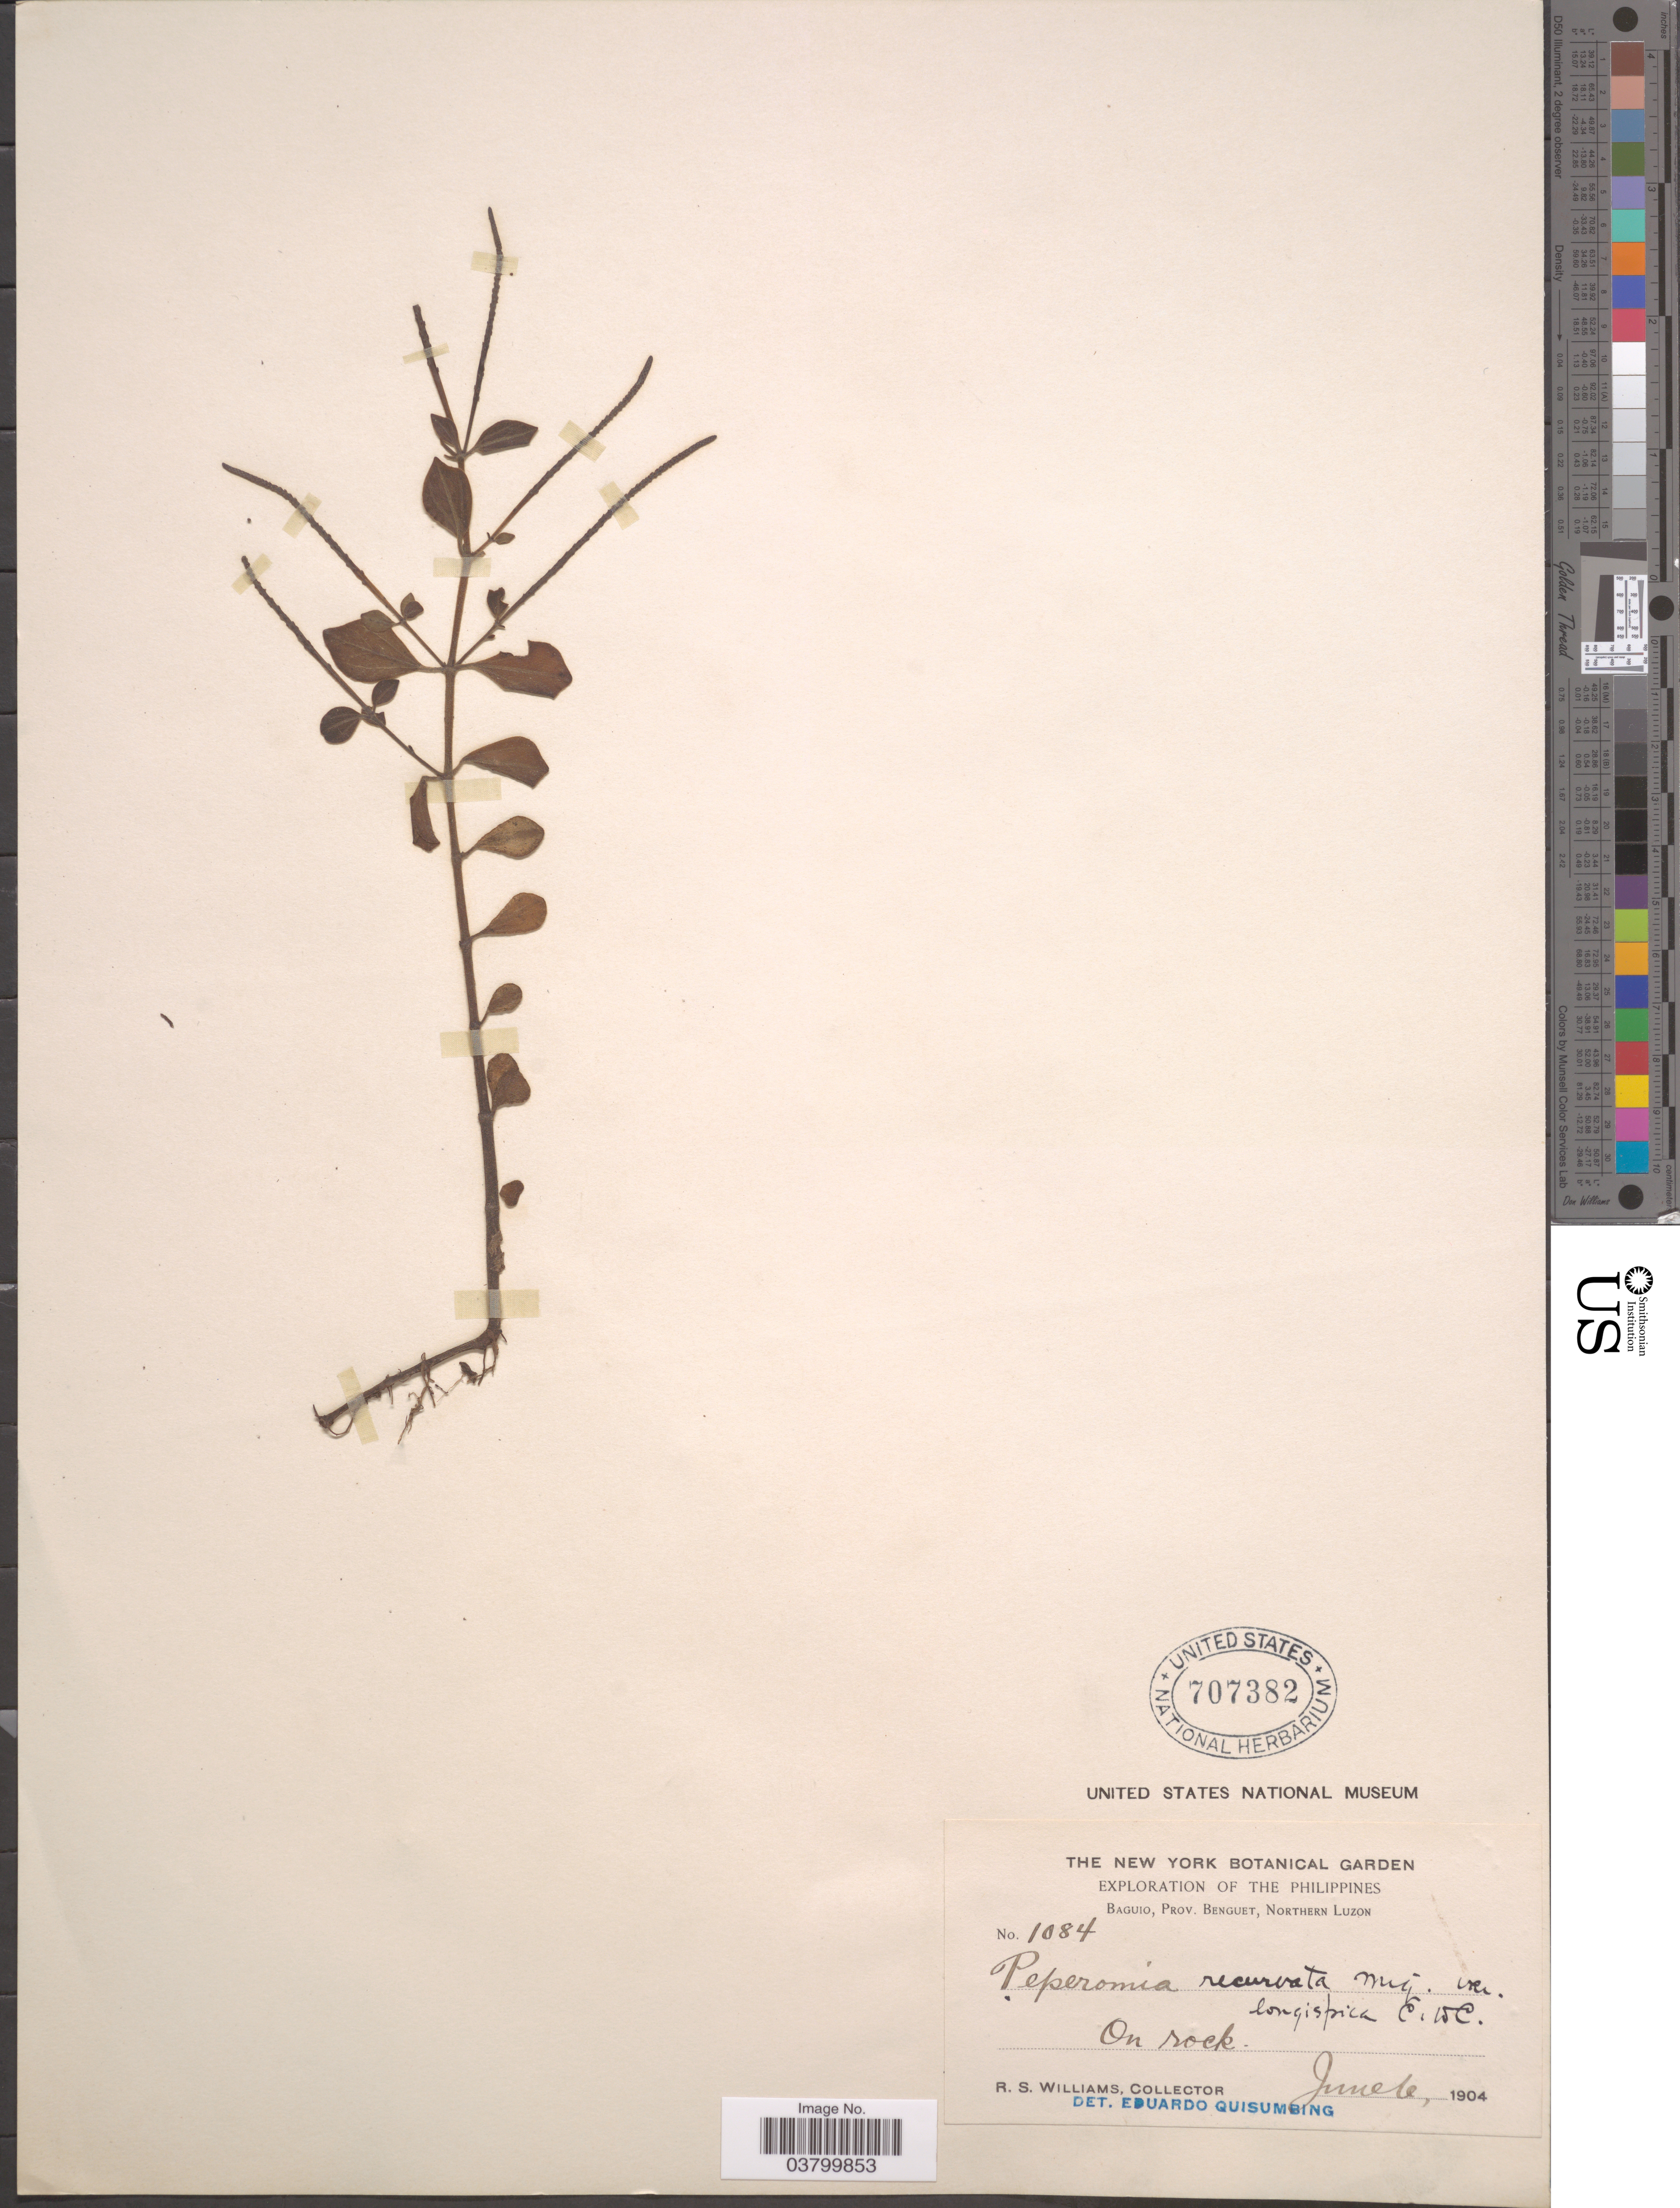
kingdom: Plantae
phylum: Tracheophyta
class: Magnoliopsida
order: Piperales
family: Piperaceae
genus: Peperomia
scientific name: Peperomia recurvata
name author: Miq.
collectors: R. S. Williams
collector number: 1084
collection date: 1904-06-06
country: Philippines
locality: Baguio, Prov. Benguet, Northern Luzon.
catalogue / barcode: US 707382